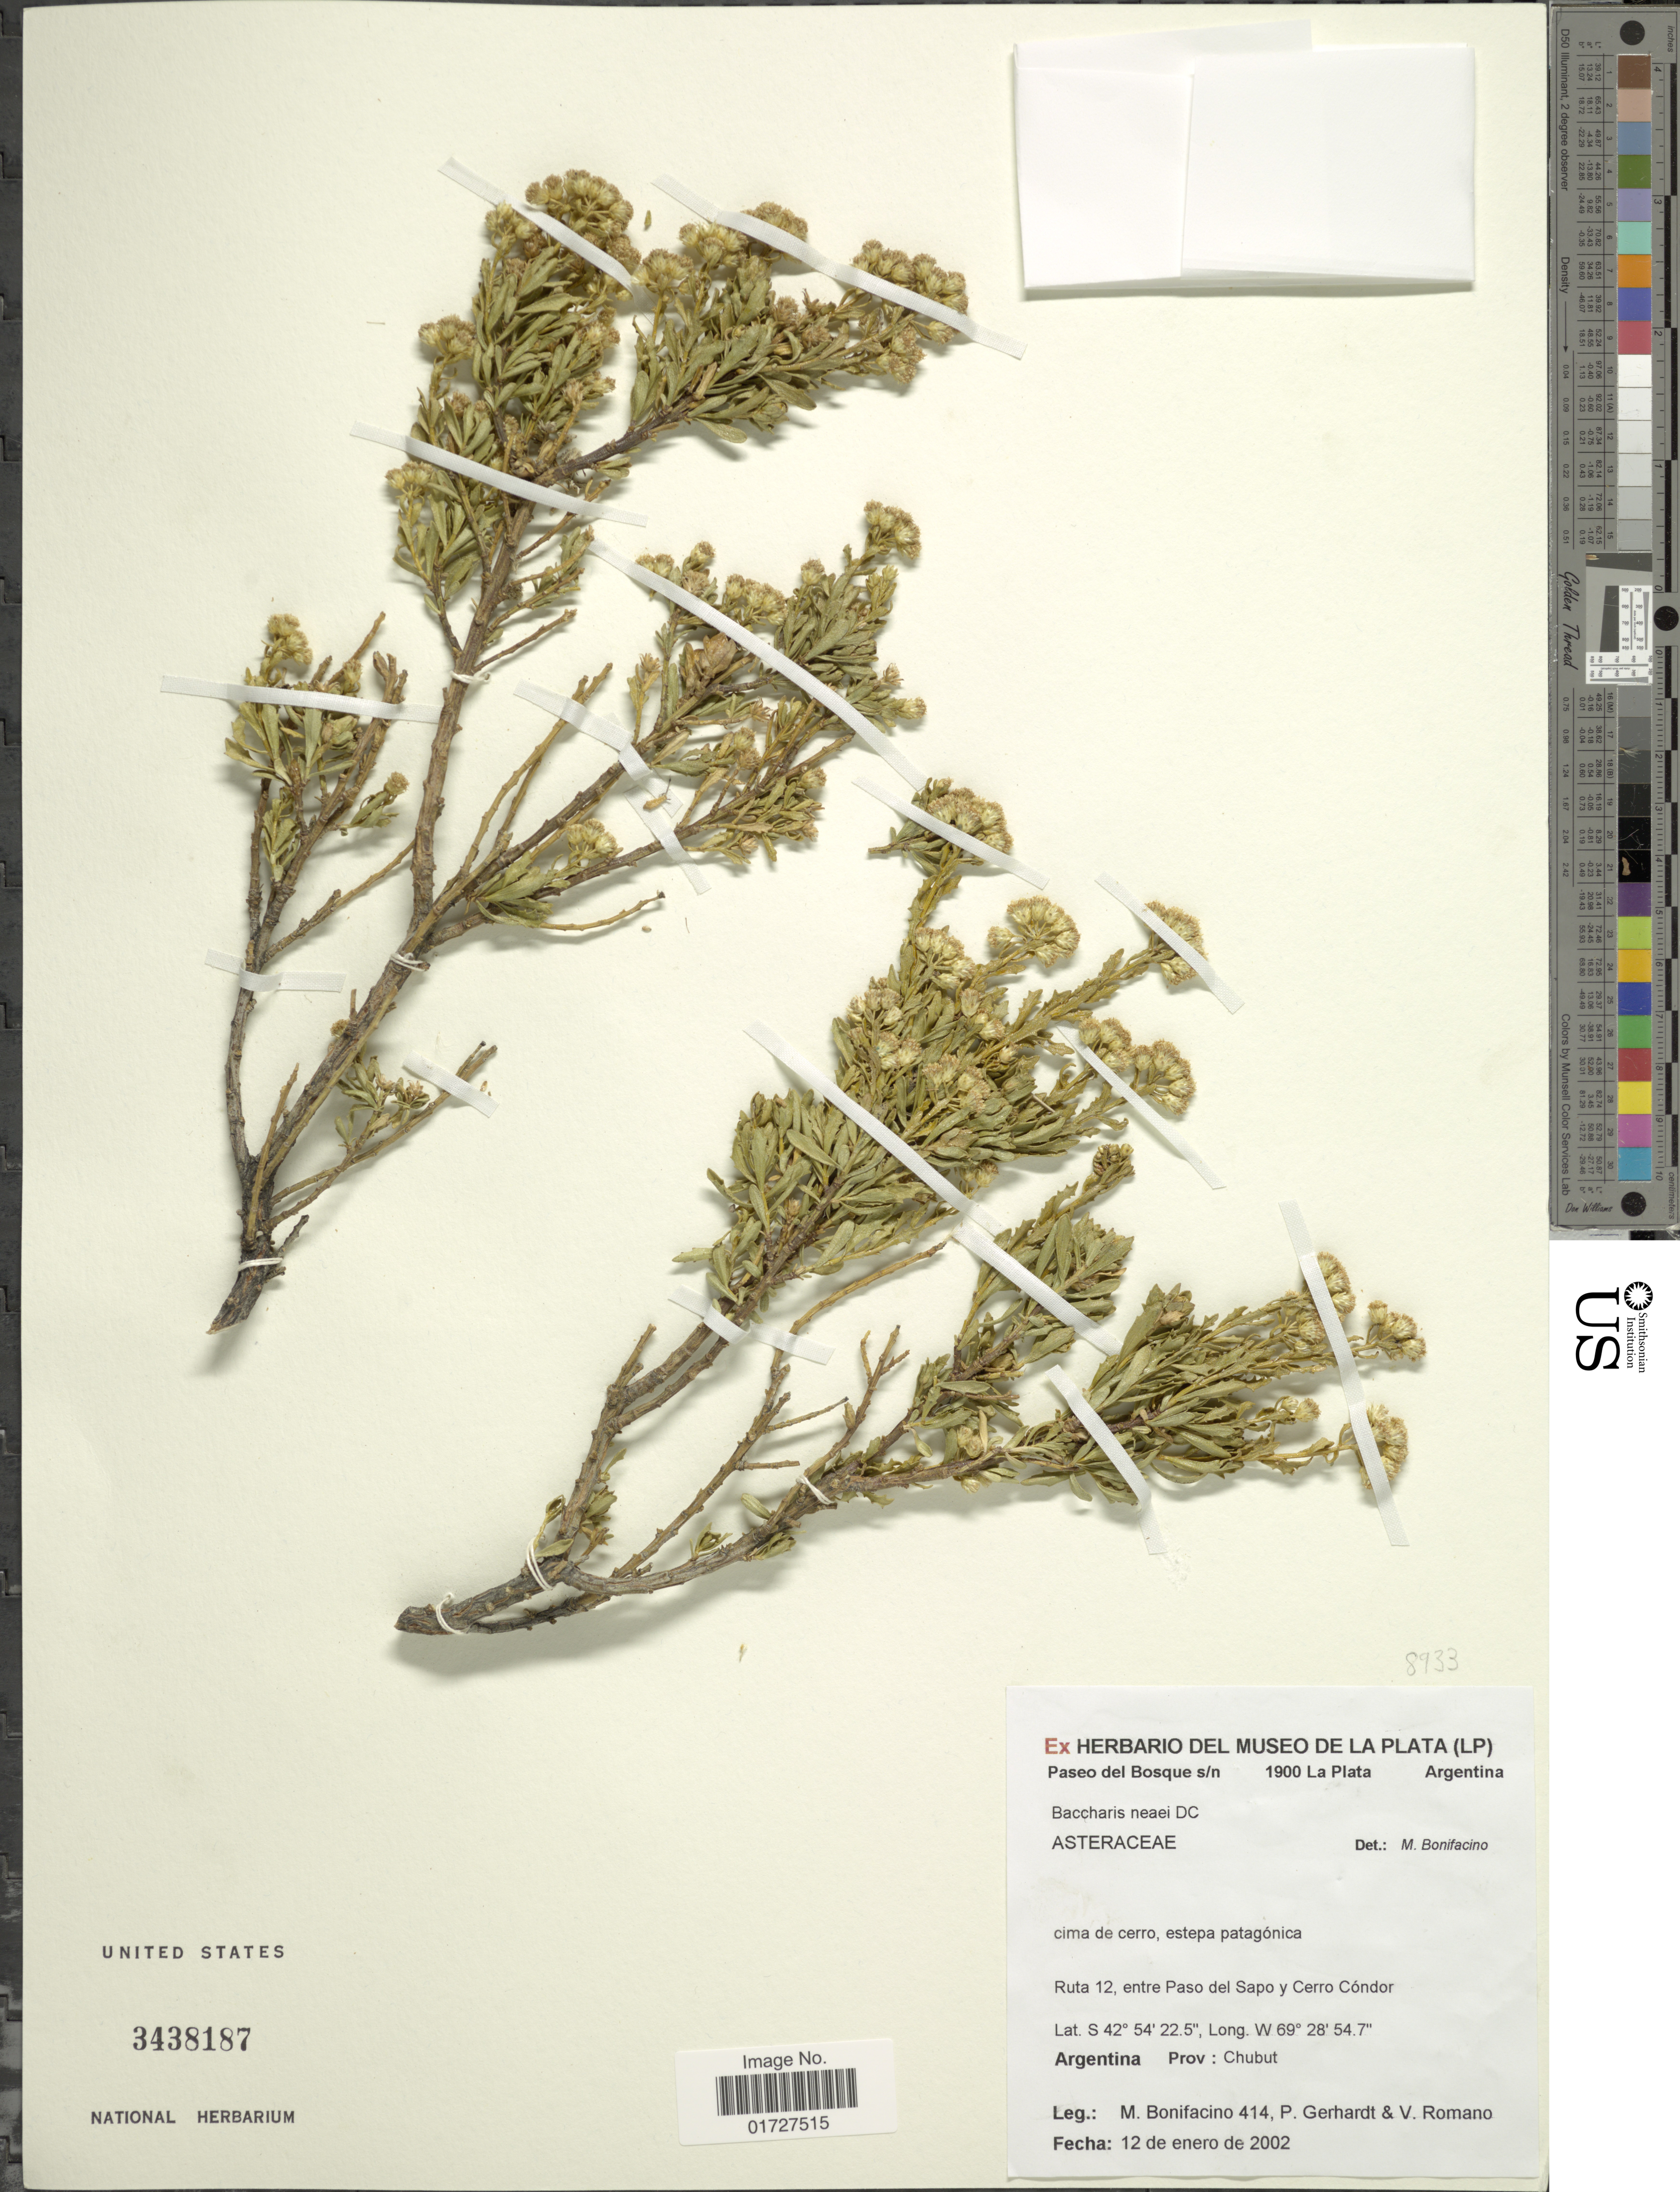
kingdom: Plantae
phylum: Tracheophyta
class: Magnoliopsida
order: Asterales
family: Asteraceae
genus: Baccharis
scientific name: Baccharis neaei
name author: DC.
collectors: M. Bonifacino, P. Gerhardt & V. Romano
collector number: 0414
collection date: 2002-01-12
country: Argentina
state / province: Chubut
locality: Ruta 12, entre Paso del Sapo y Cerro Condor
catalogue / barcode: US 3438187